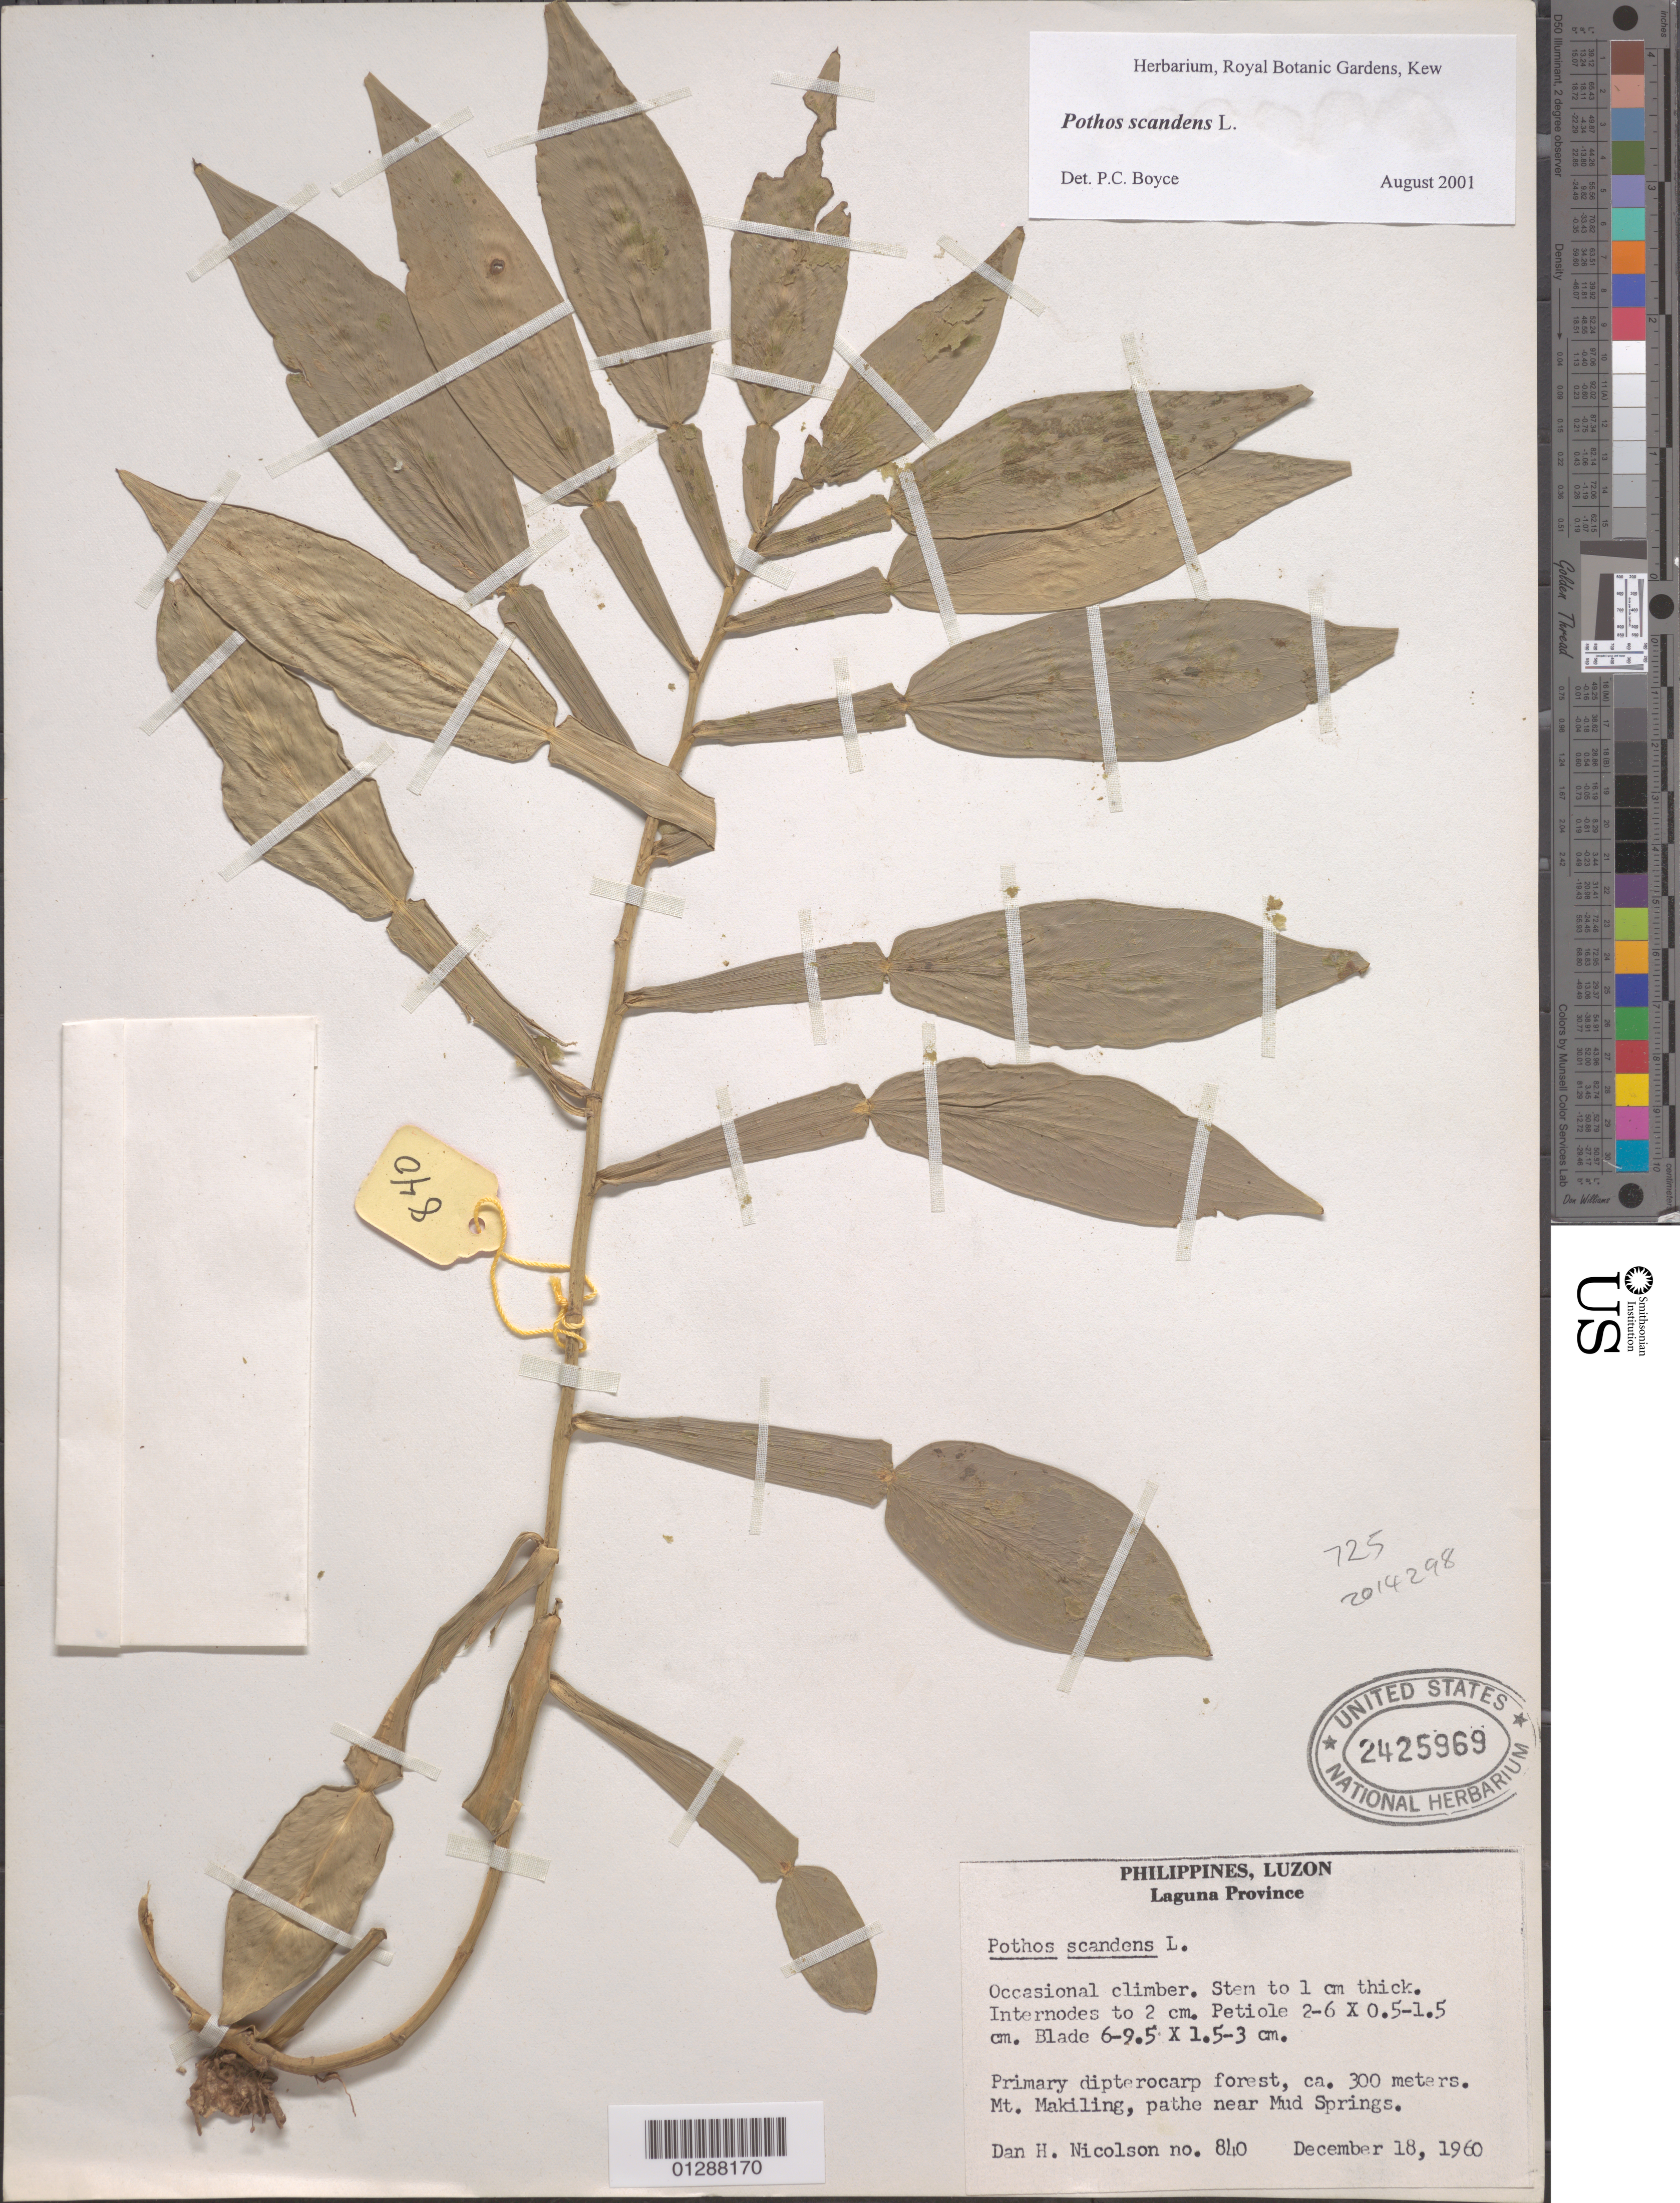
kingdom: Plantae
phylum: Tracheophyta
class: Liliopsida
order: Alismatales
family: Araceae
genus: Pothos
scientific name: Pothos scandens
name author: L.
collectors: D. H. Nicolson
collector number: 840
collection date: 1960-12-18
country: Philippines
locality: Luzon. Laguna Province. Mt. Makiling, pathe near Mud Springs.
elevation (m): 300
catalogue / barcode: US 2425969